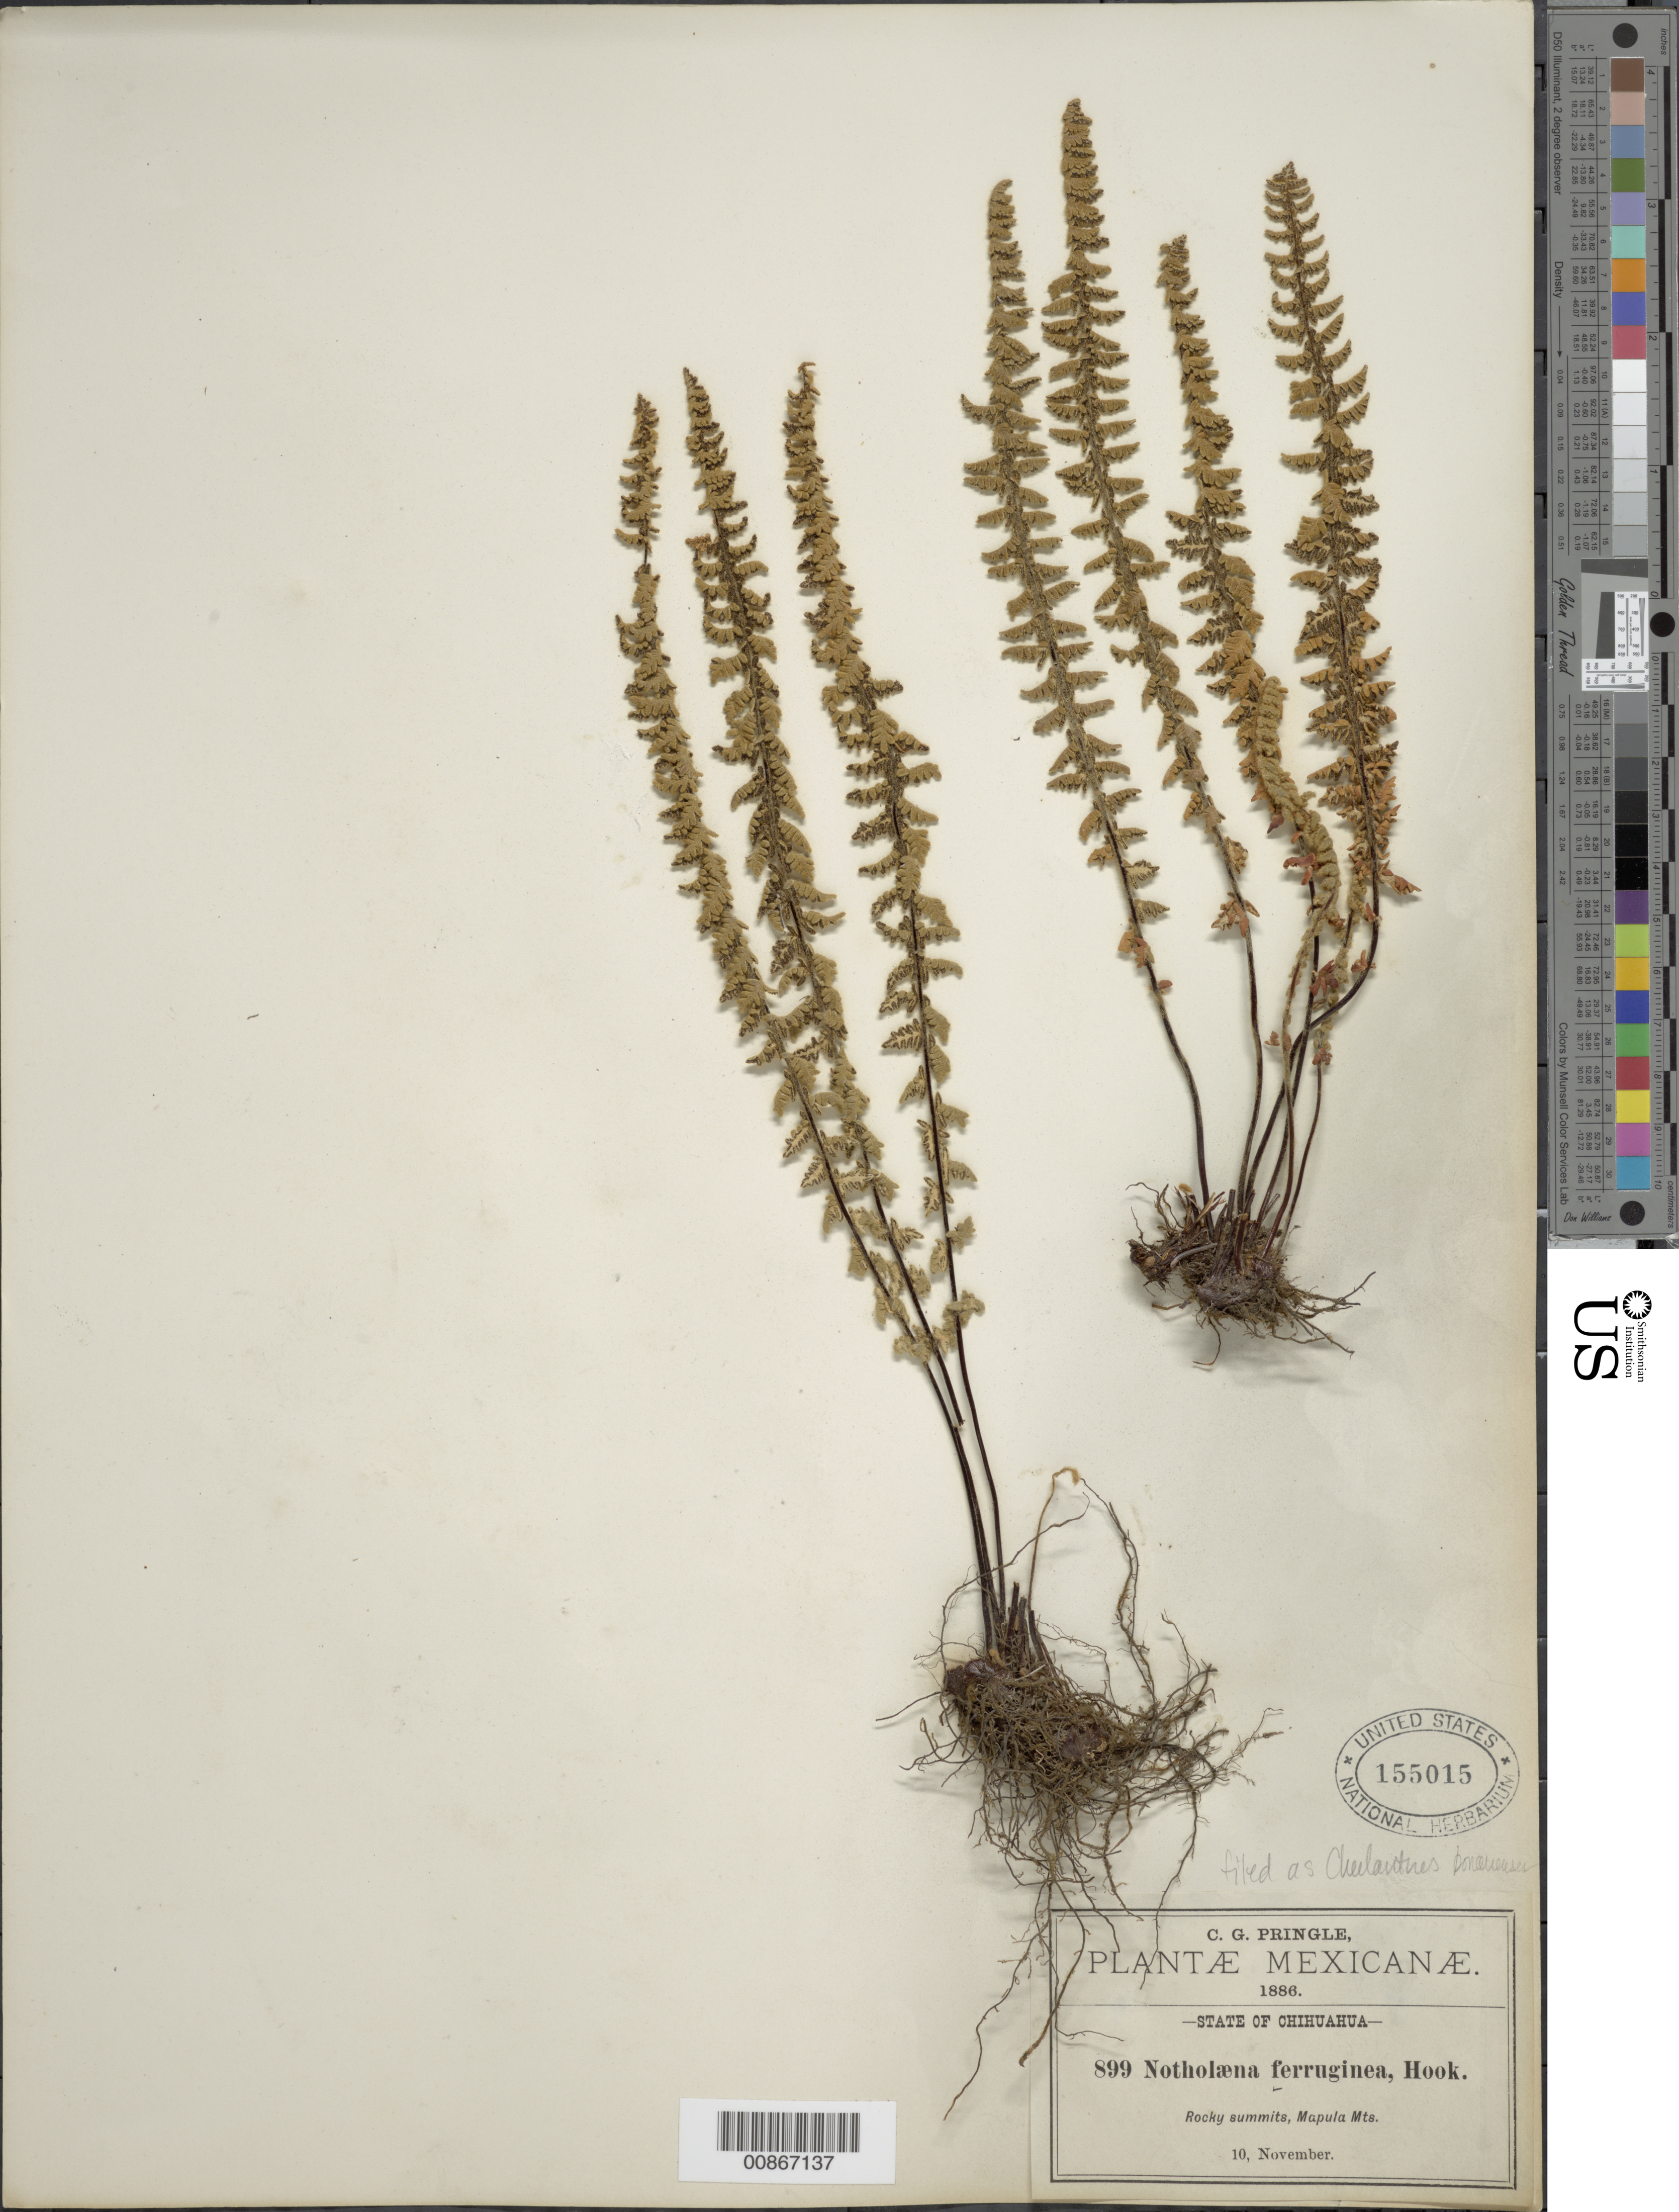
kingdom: Plantae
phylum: Tracheophyta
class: Polypodiopsida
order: Polypodiales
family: Pteridaceae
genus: Myriopteris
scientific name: Myriopteris aurea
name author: (Poir.) Grusz & Windham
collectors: C. G. Pringle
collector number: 899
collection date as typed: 10 Nov 1886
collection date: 1886-11-10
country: Mexico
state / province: Chihuahua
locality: Mapula Mts., Chihuahua.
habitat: Rocky summits.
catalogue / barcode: US 155015